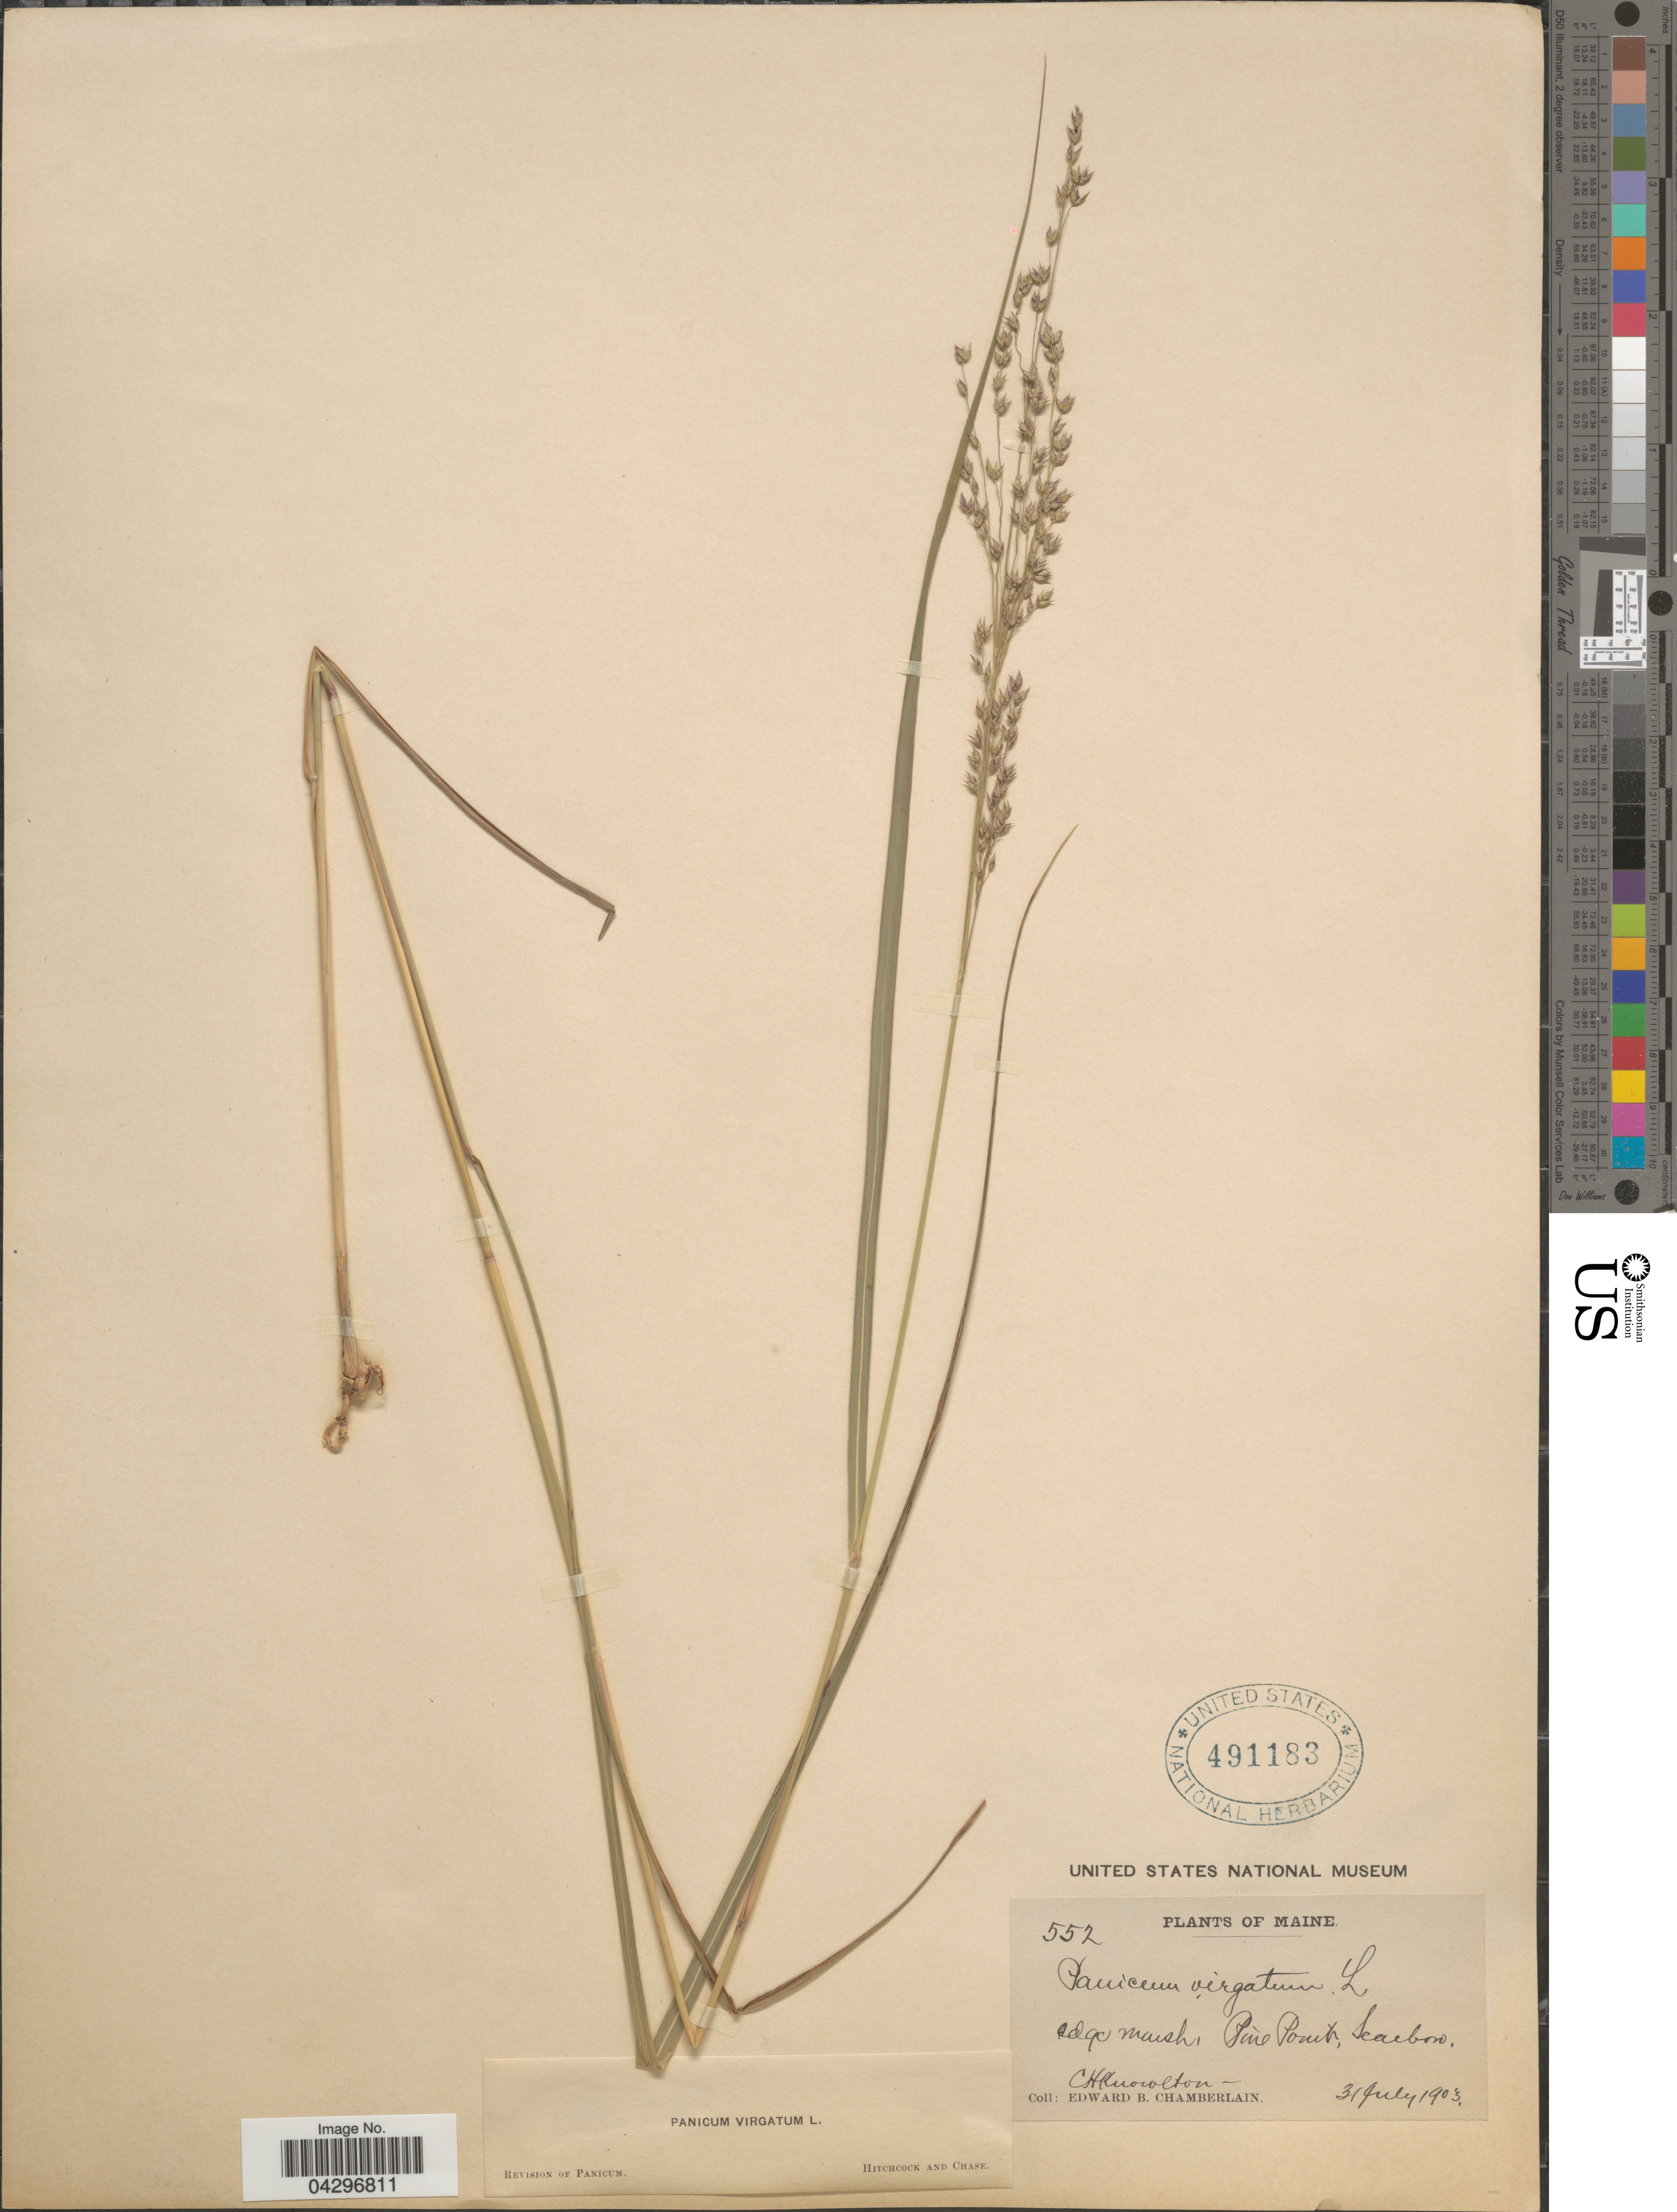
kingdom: Plantae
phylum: Tracheophyta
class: Liliopsida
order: Poales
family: Poaceae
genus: Panicum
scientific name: Panicum virgatum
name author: L.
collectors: C. H. Knowlton & E. Chamberlain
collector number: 552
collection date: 1903-07-31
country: United States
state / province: Maine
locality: Edge marsh, Pine Point, Scarboro.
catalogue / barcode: US 491183